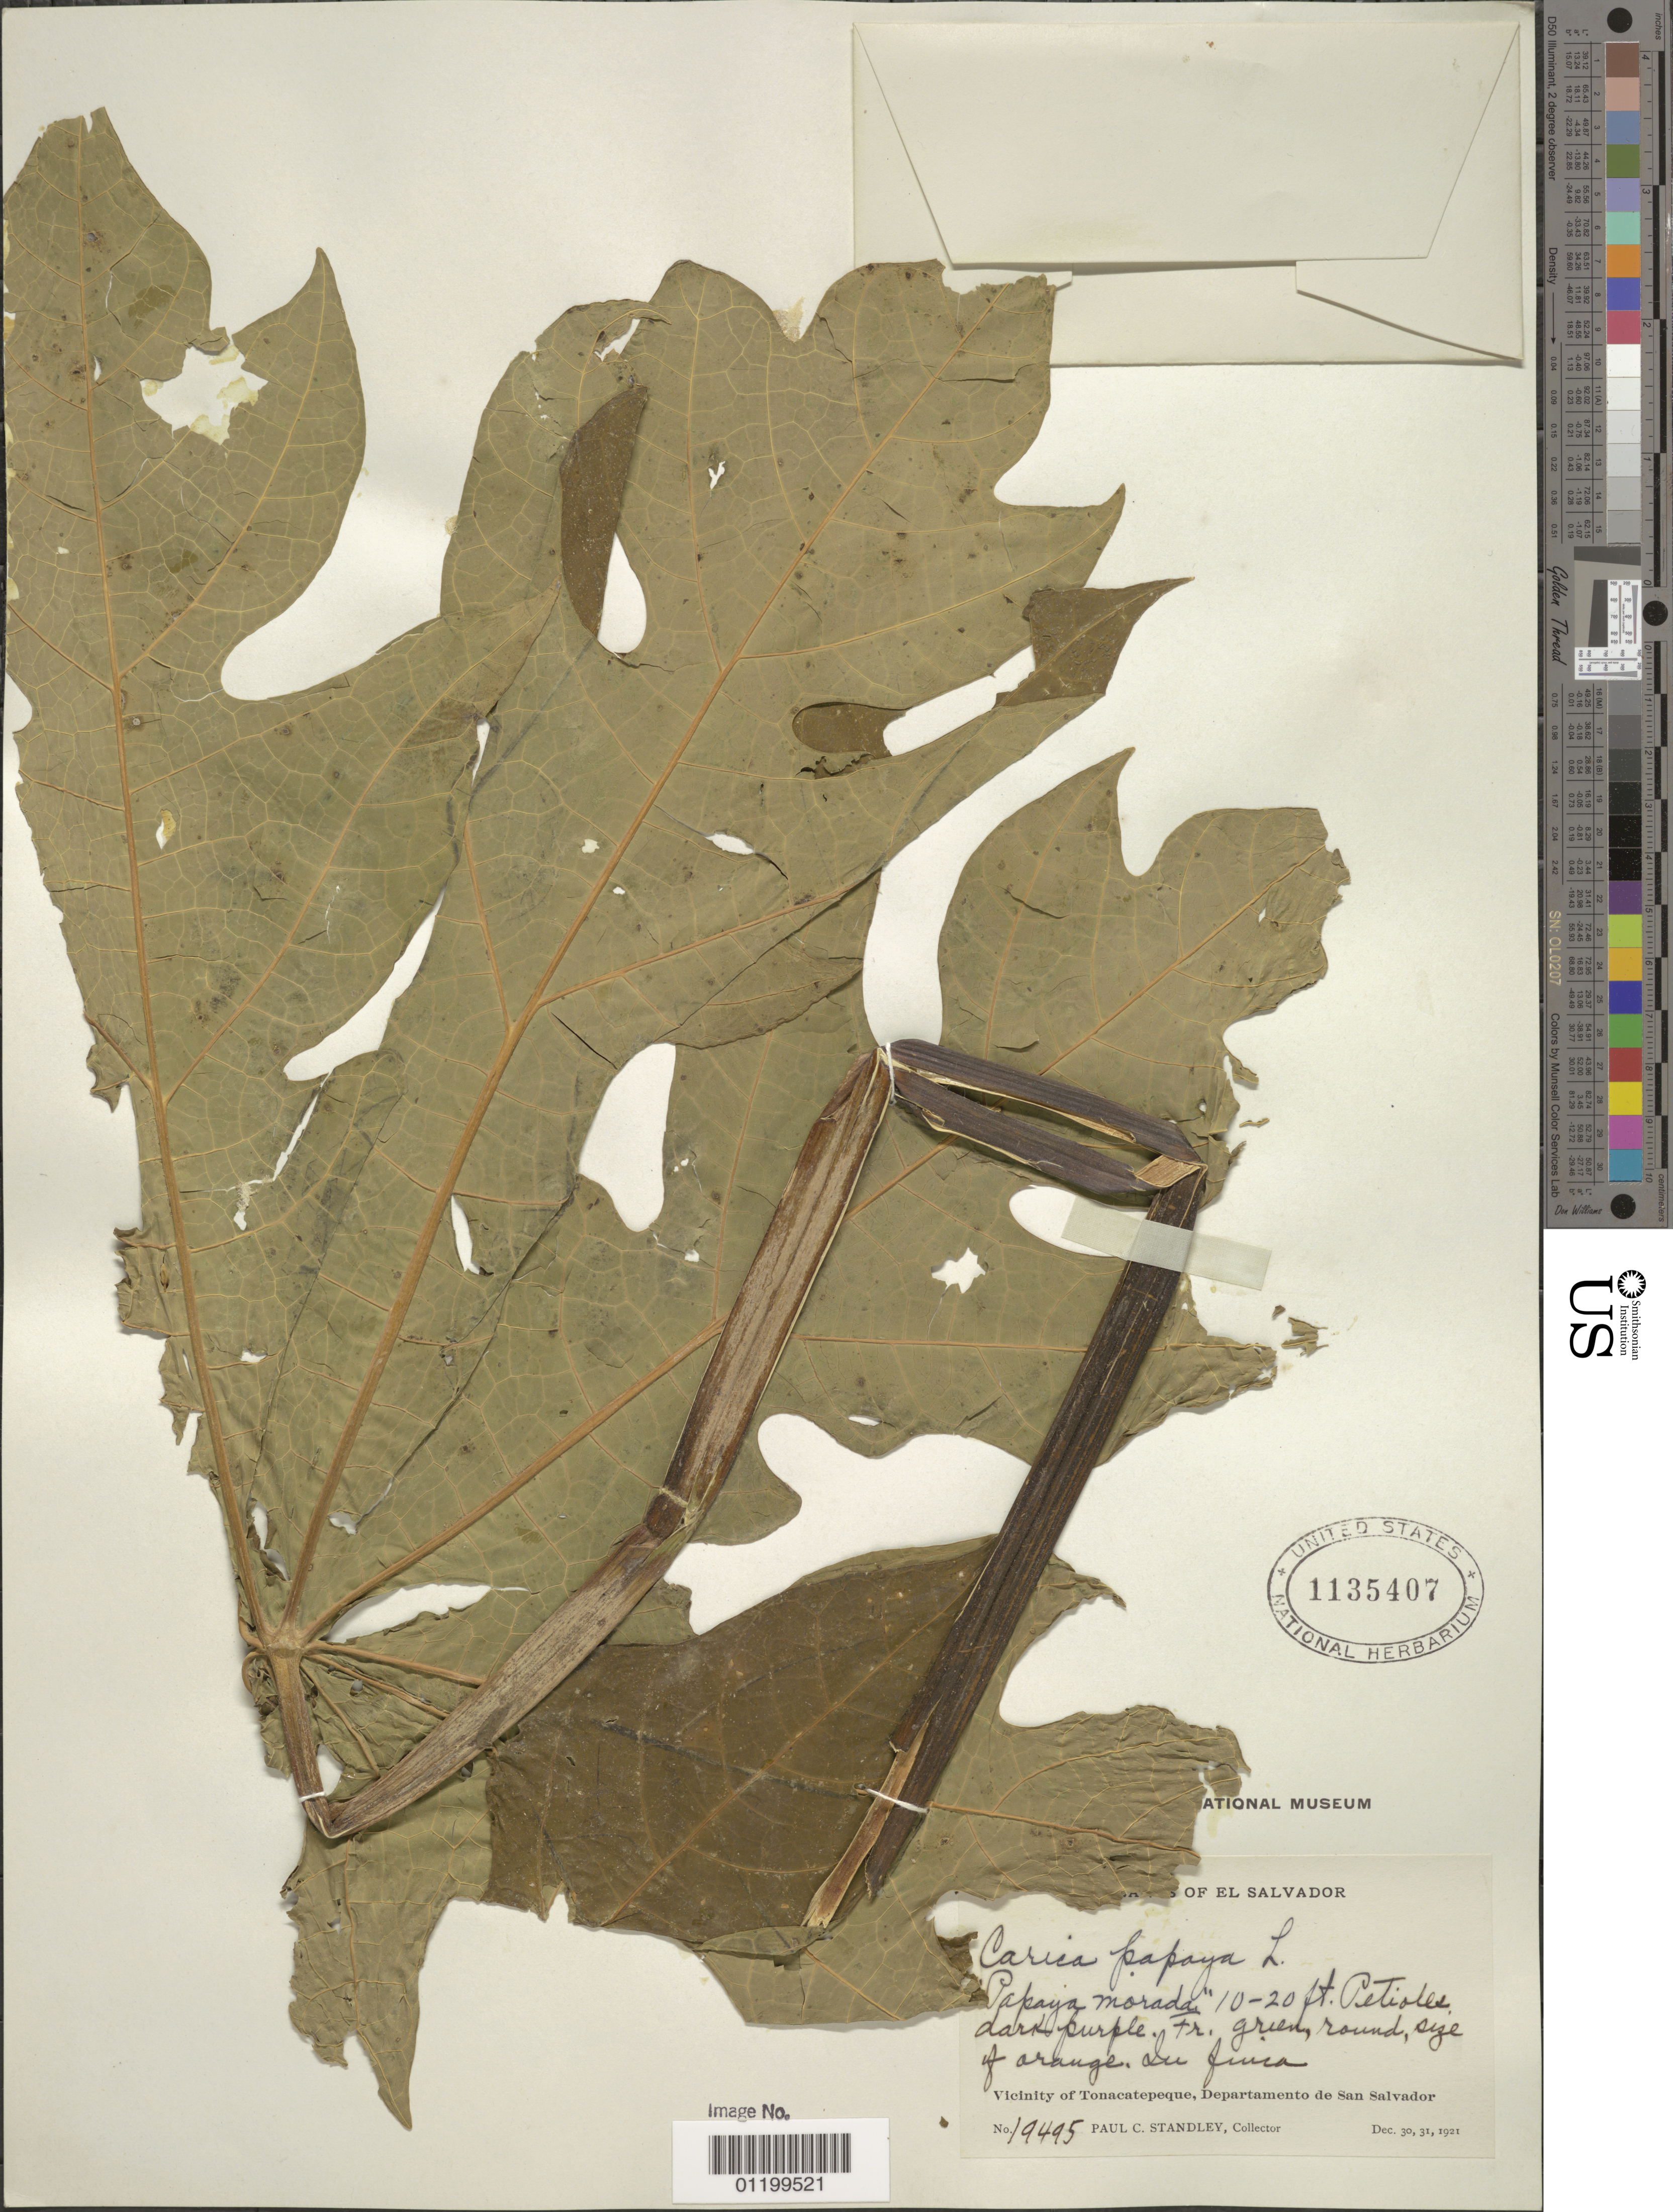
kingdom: Plantae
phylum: Tracheophyta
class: Magnoliopsida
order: Brassicales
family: Caricaceae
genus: Carica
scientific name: Carica papaya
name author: L.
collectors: P. C. Standley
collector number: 19495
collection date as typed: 30 Dec 1921 and 31 Dec 1921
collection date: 1921-12-30,1921-12-31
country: El Salvador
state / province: San Salvador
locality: Vicinity of Tonacatepeque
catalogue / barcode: US 1135407